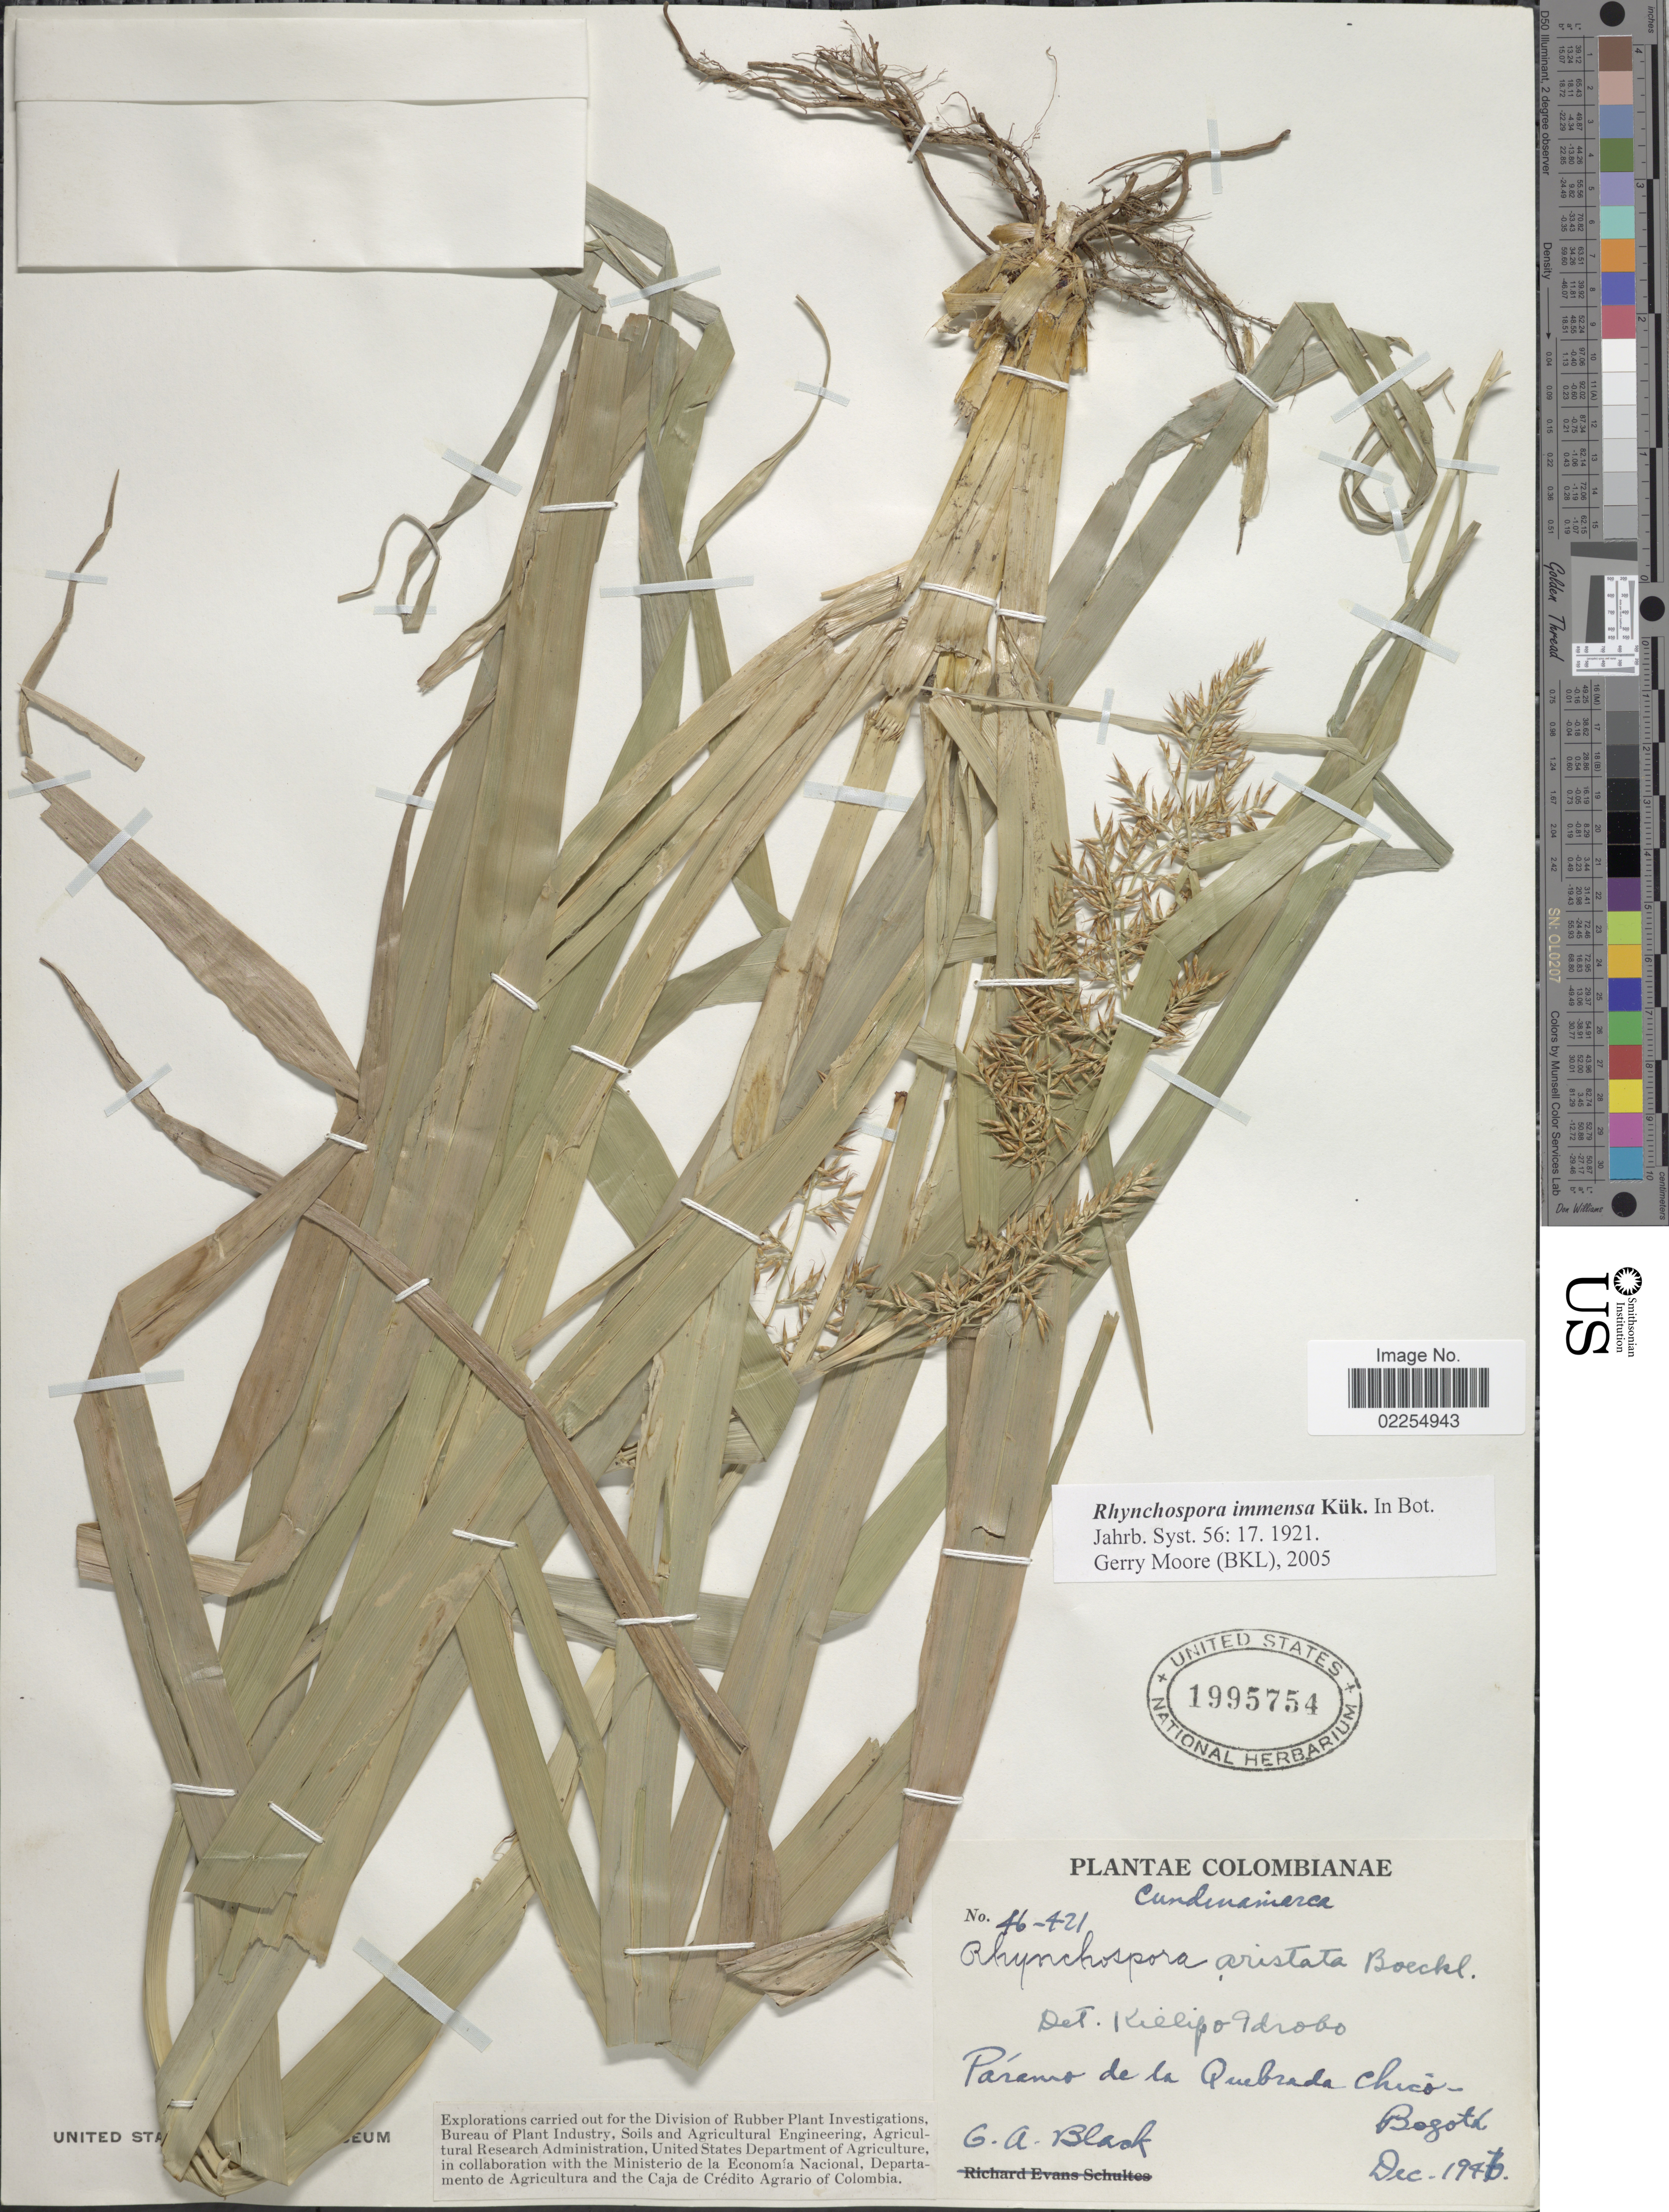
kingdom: Plantae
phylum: Tracheophyta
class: Liliopsida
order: Poales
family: Cyperaceae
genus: Rhynchospora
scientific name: Rhynchospora immensa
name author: Kük.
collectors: G. A. Black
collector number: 46-421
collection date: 1946-12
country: Colombia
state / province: Cundinamarca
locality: Paramo de la Quebrada Chico, Bogota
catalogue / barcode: US 1995754